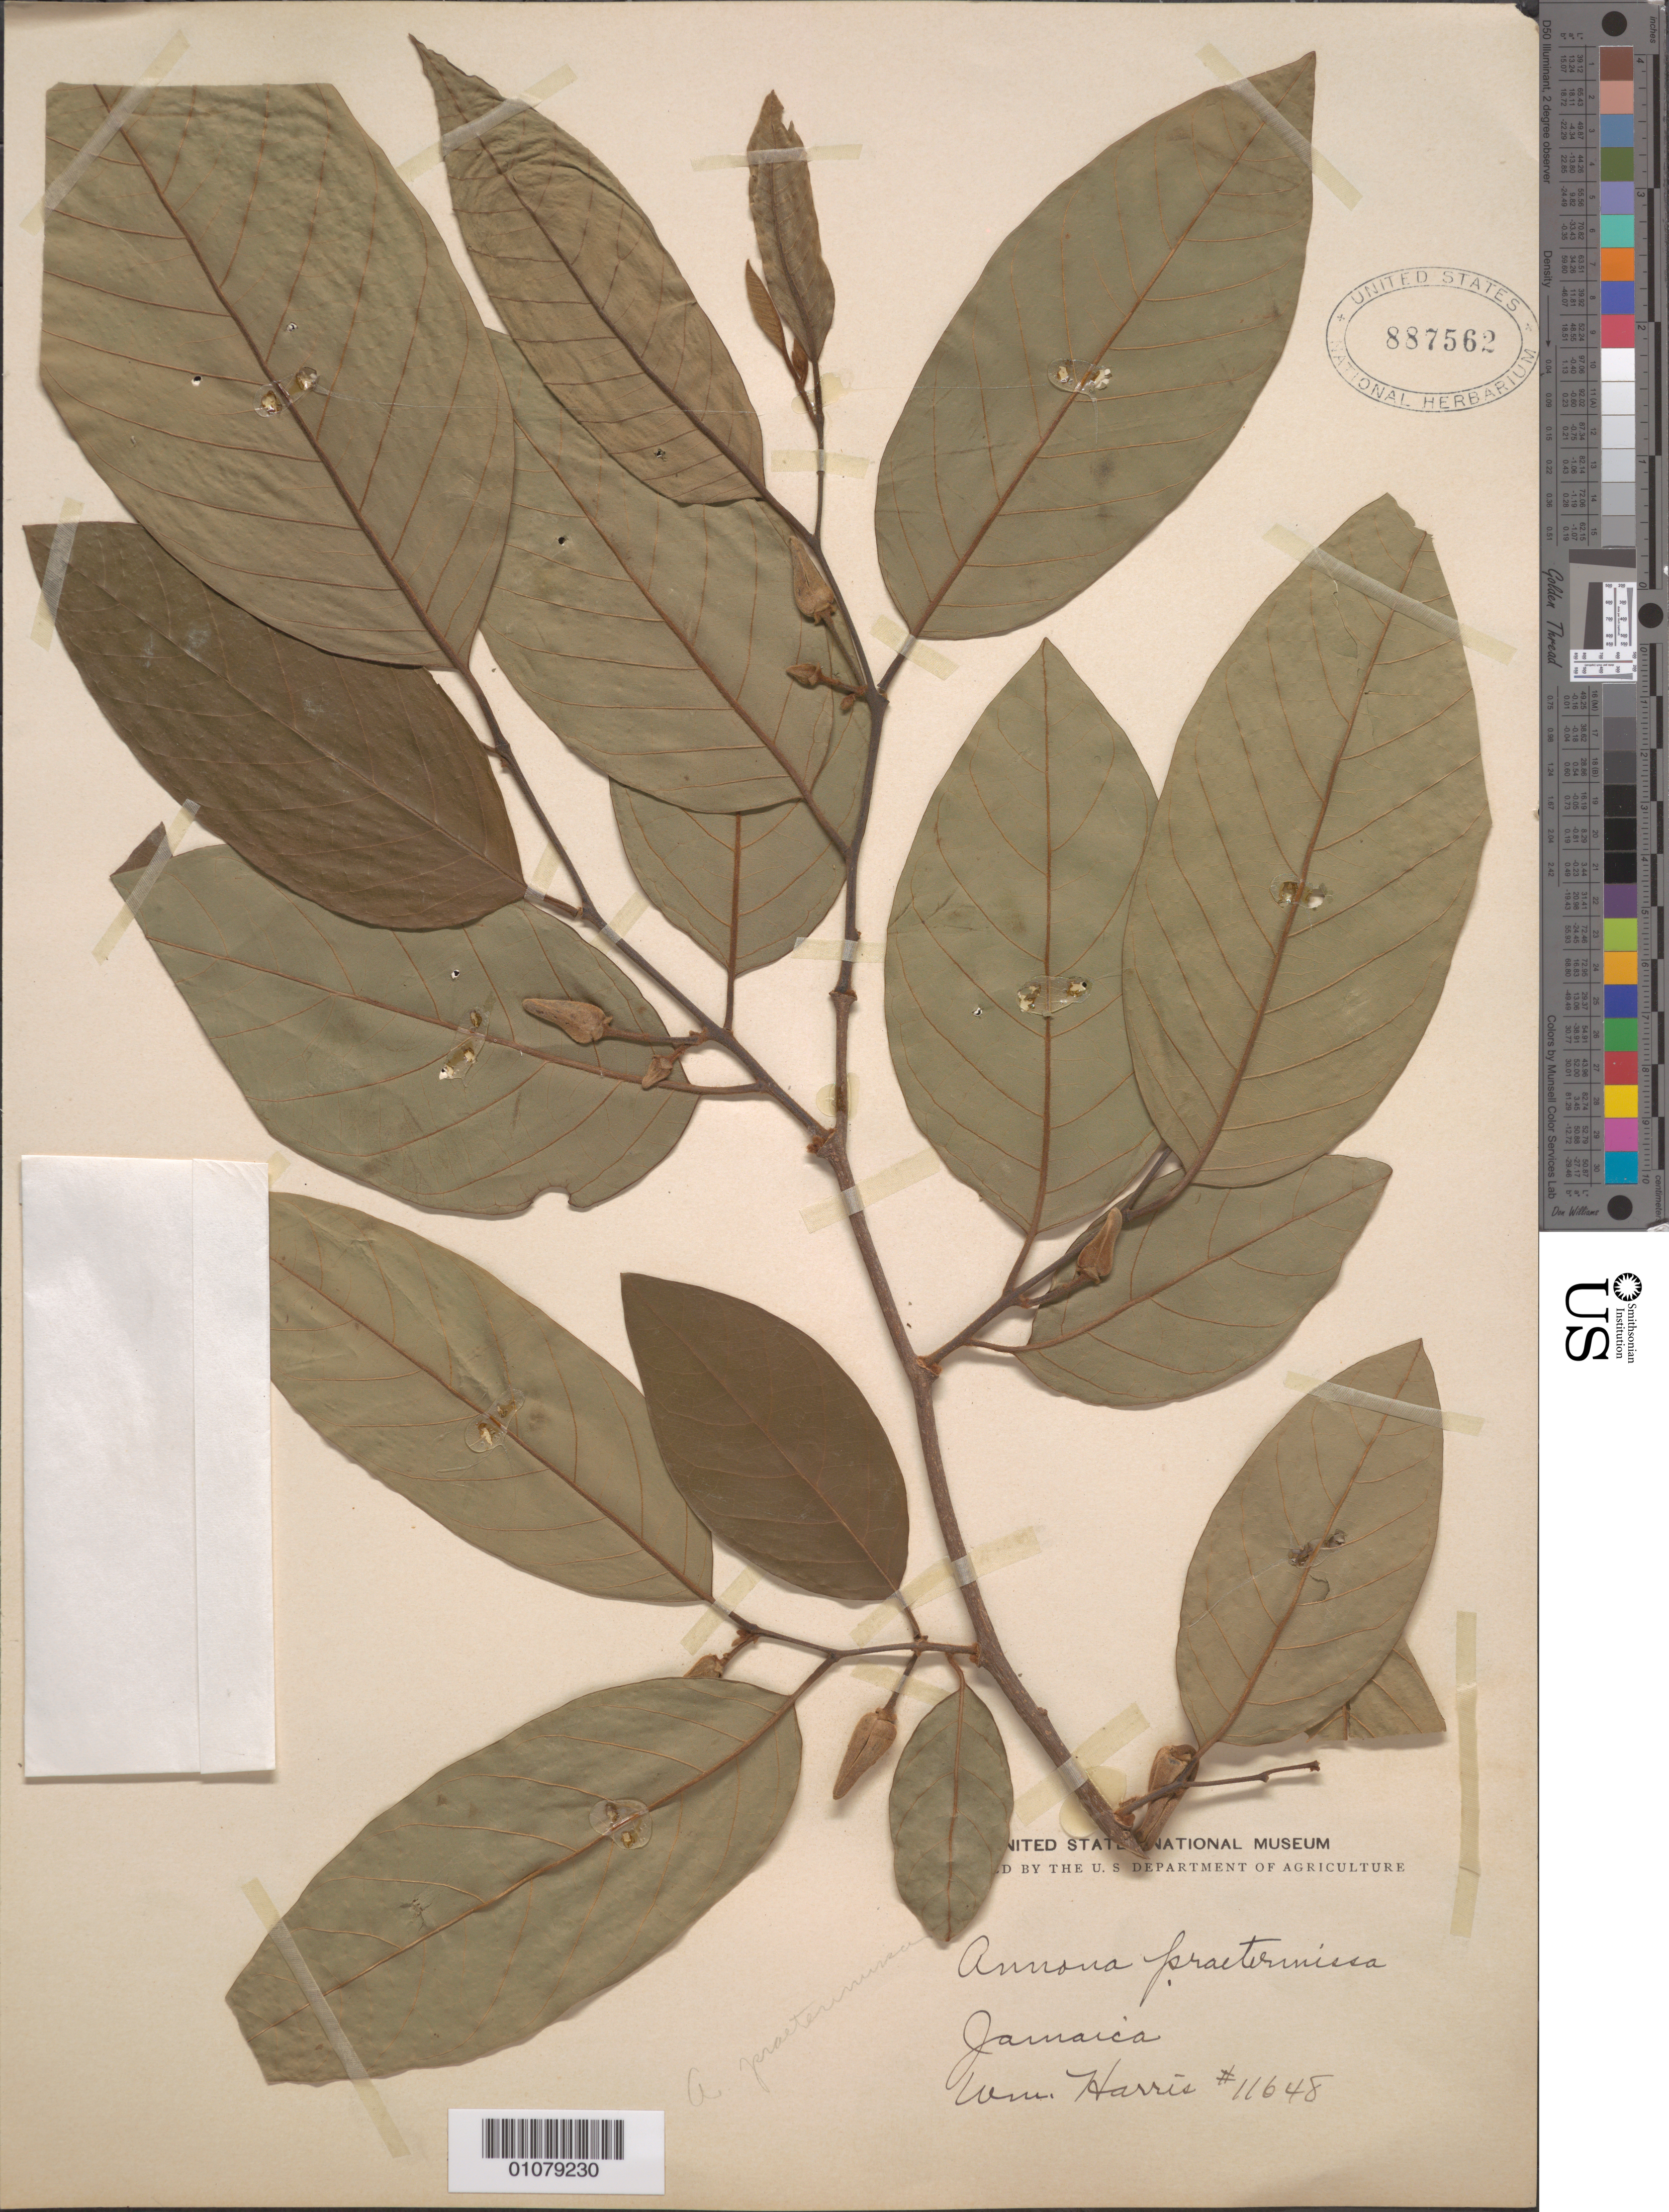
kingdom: Plantae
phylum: Tracheophyta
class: Magnoliopsida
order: Magnoliales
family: Annonaceae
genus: Annona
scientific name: Annona praetermissa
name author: Fawc. & Rendle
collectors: W. Harris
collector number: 11648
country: Jamaica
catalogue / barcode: US 887562